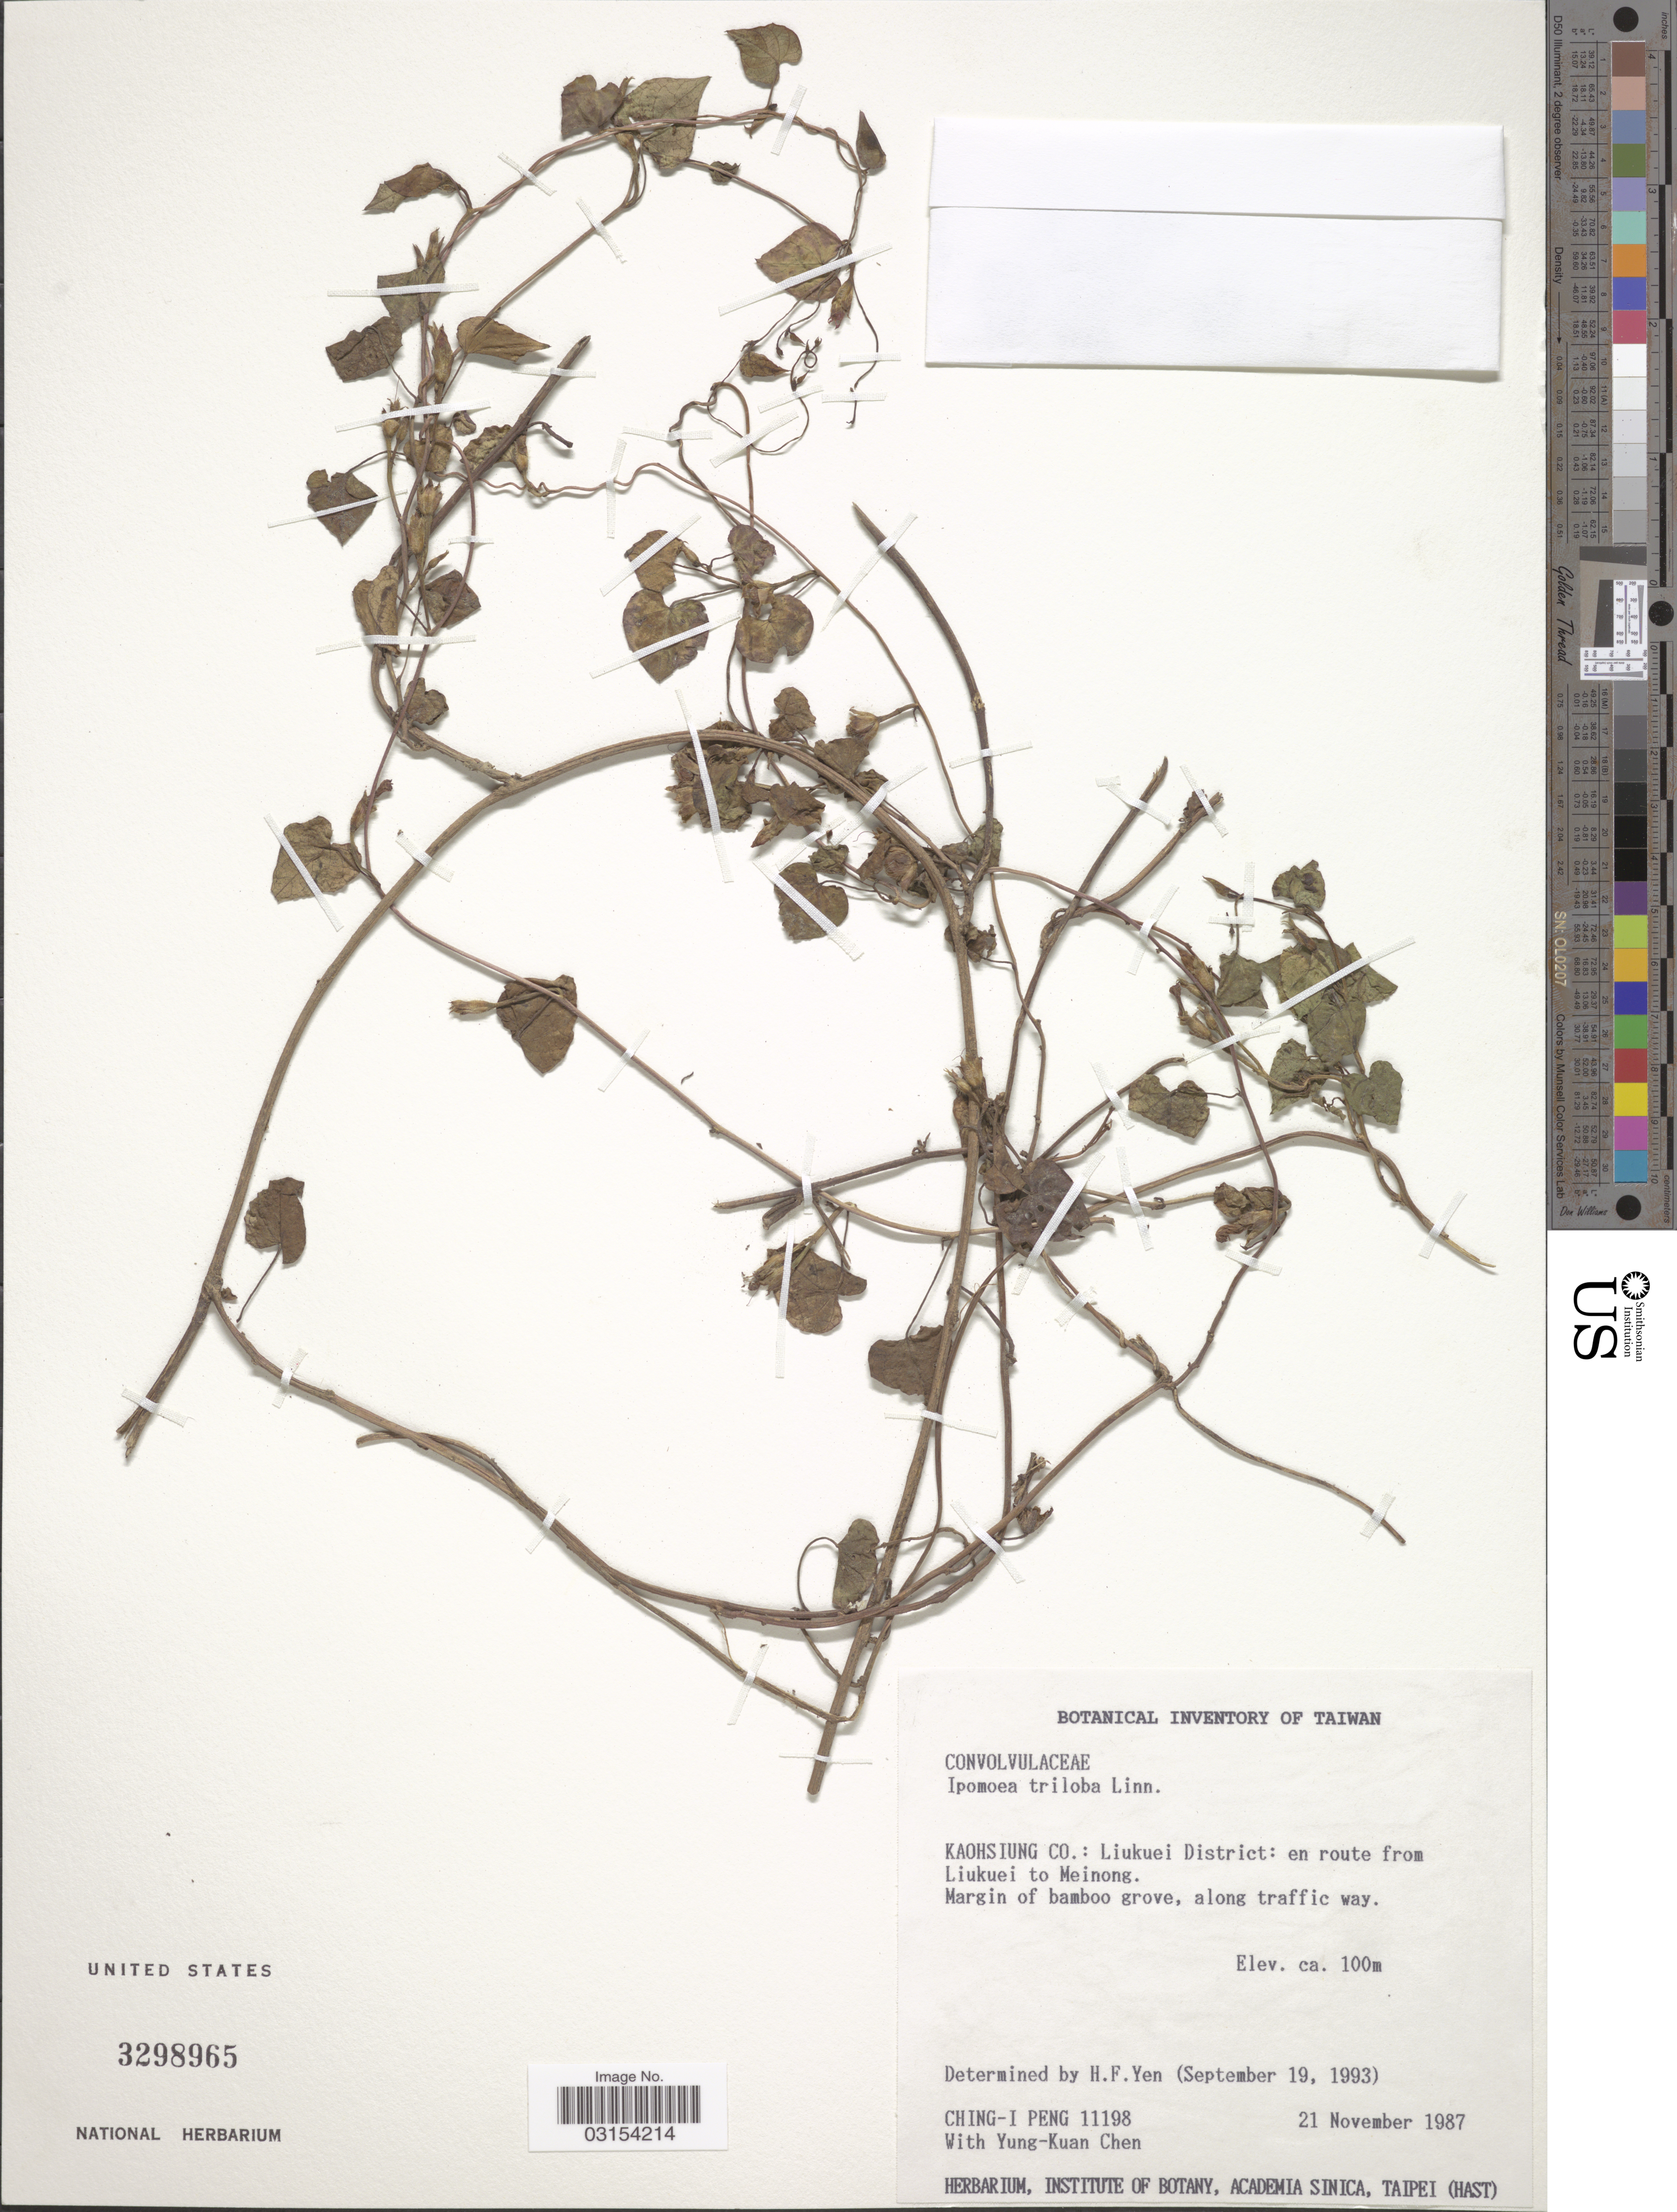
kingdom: Plantae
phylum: Tracheophyta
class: Magnoliopsida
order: Solanales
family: Convolvulaceae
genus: Ipomoea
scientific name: Ipomoea triloba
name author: L.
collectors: C.-I Peng & Y. K. Chen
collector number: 11198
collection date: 1987-11-21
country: Taiwan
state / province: Kaohsiung City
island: Taiwan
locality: Kaohsiung Co.: Liukuei District: en route from Liukuei to Meinong.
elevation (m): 100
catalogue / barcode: US 3298965